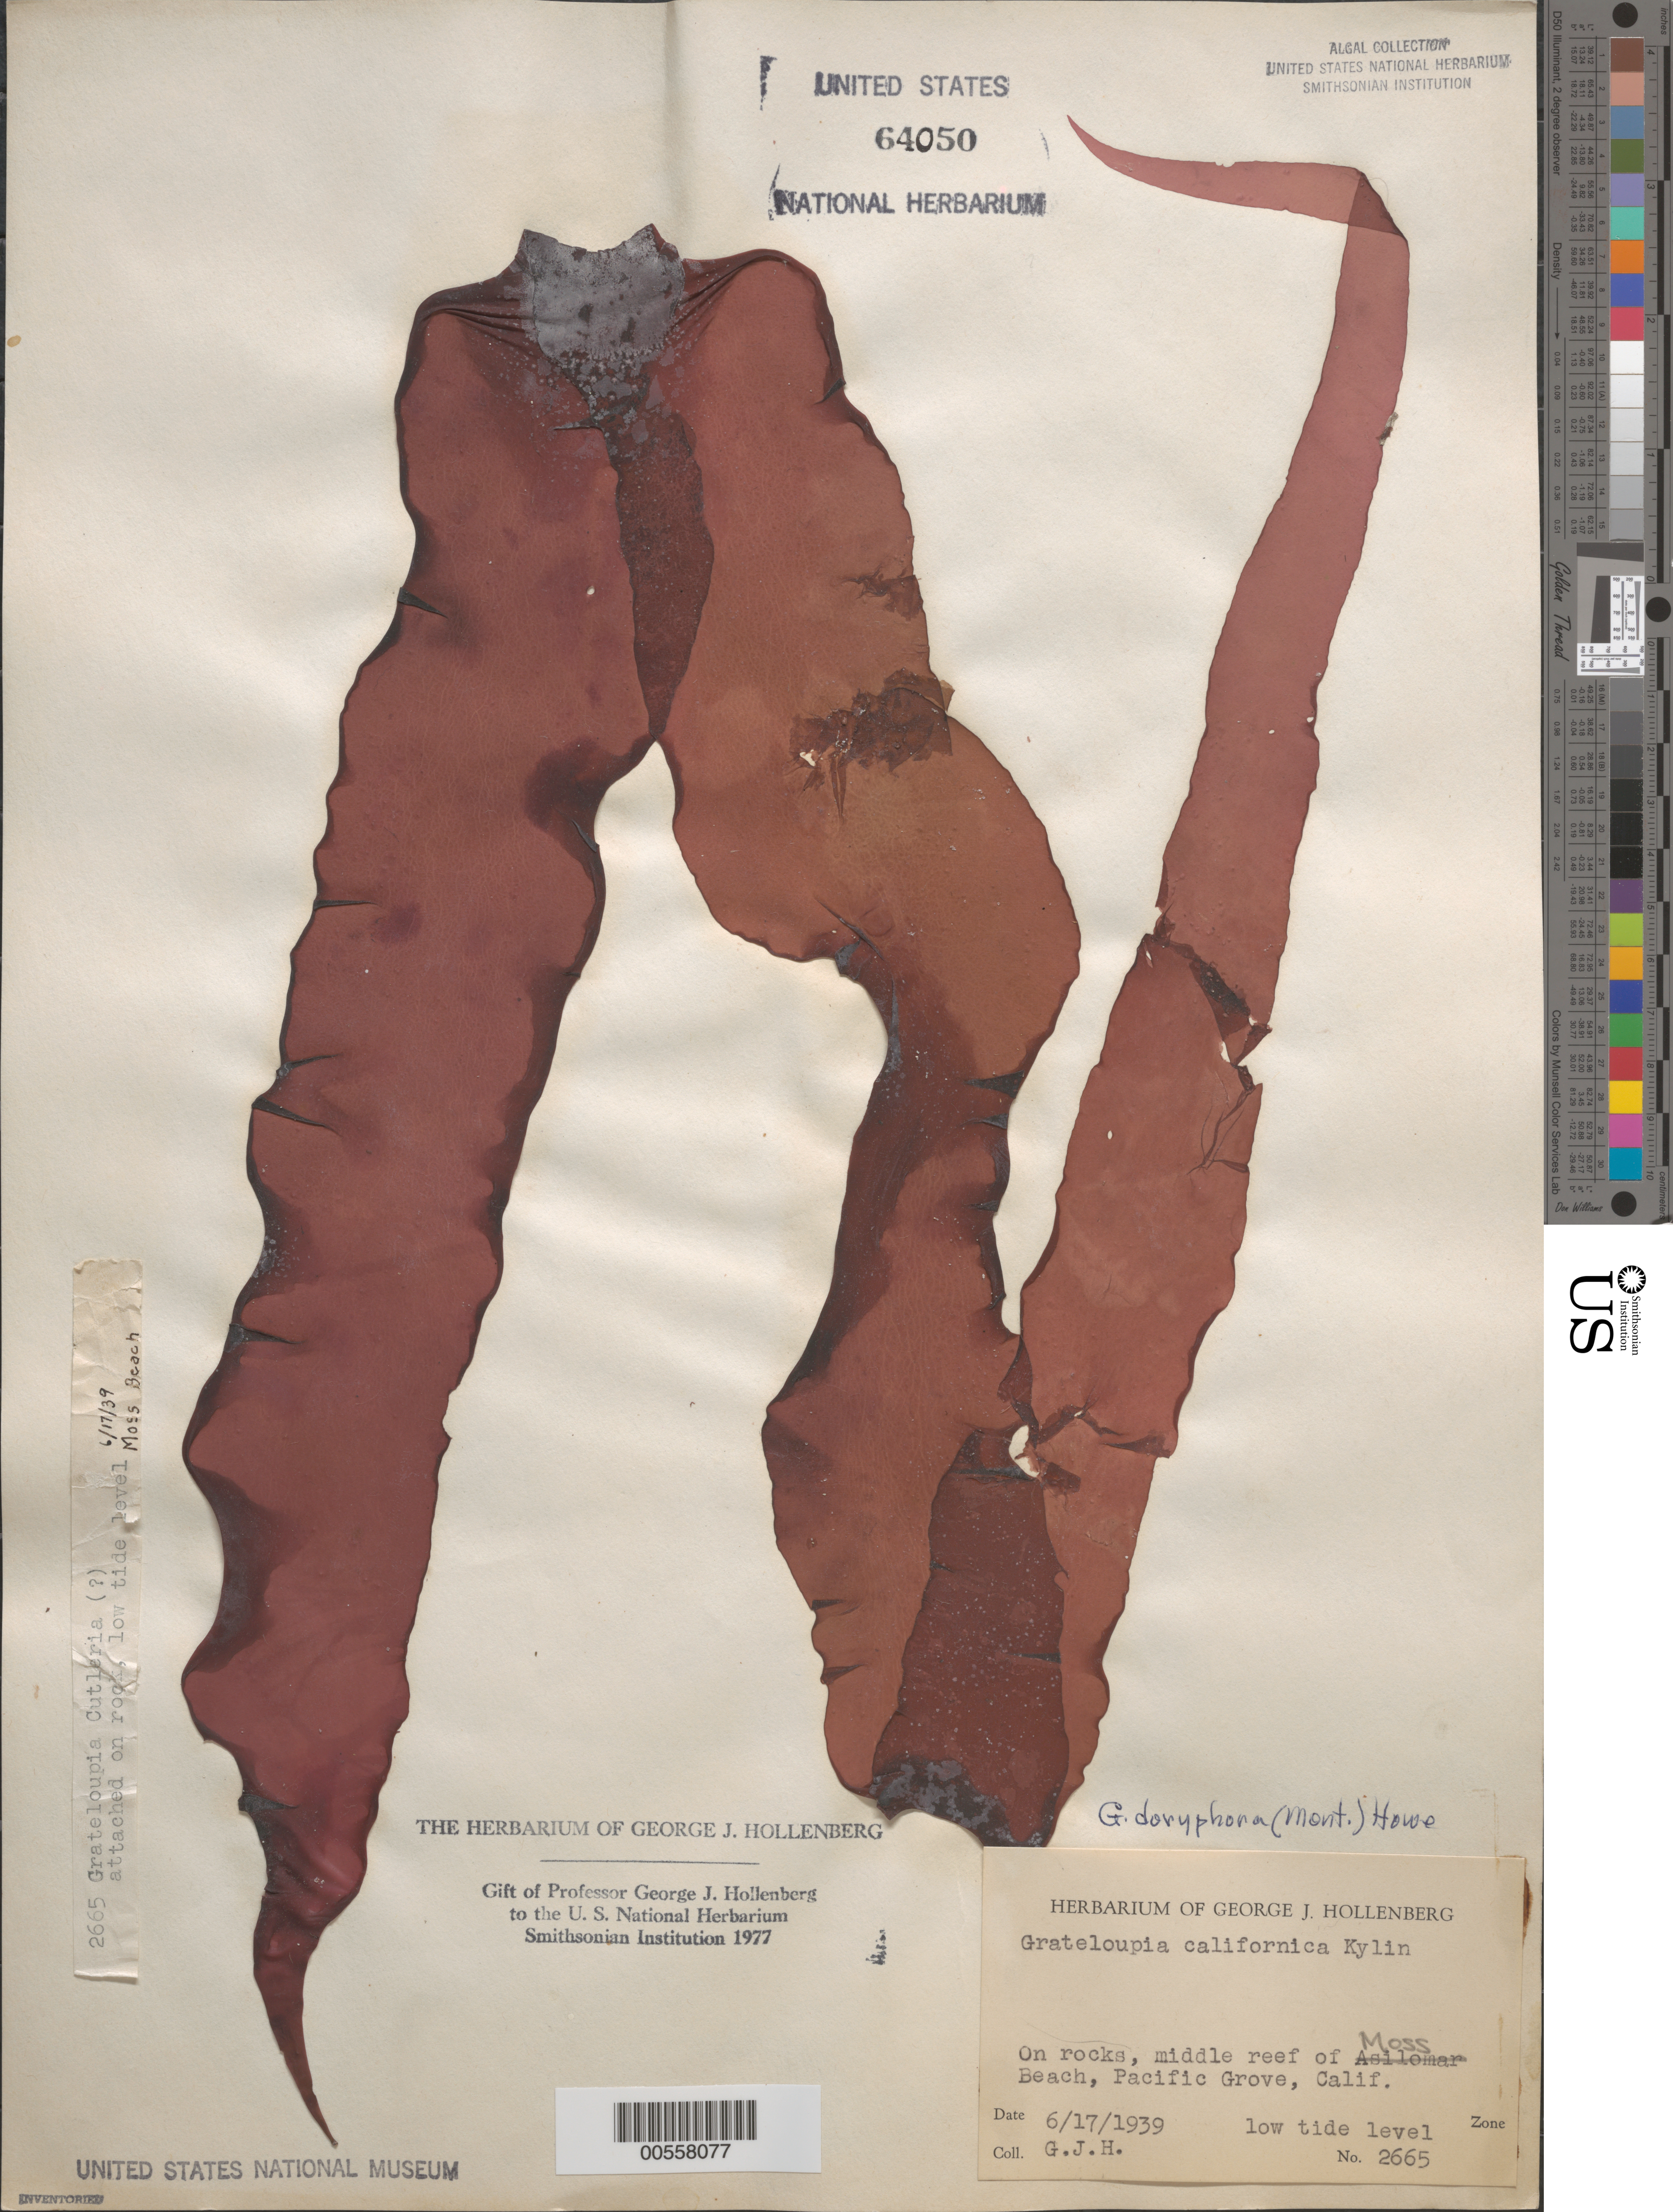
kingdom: Plantae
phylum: Rhodophyta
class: Florideophyceae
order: Halymeniales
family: Halymeniaceae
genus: Grateloupia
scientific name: Grateloupia doryphora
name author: (Mont.) Howe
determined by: Hollenberg, George J.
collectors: G. Hollenberg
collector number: GJH 2665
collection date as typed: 17 Jun 1939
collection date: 1939-06-17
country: United States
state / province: California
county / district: Monterey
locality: Middle reef of Moss Beach, Pacific Grove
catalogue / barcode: US 64050